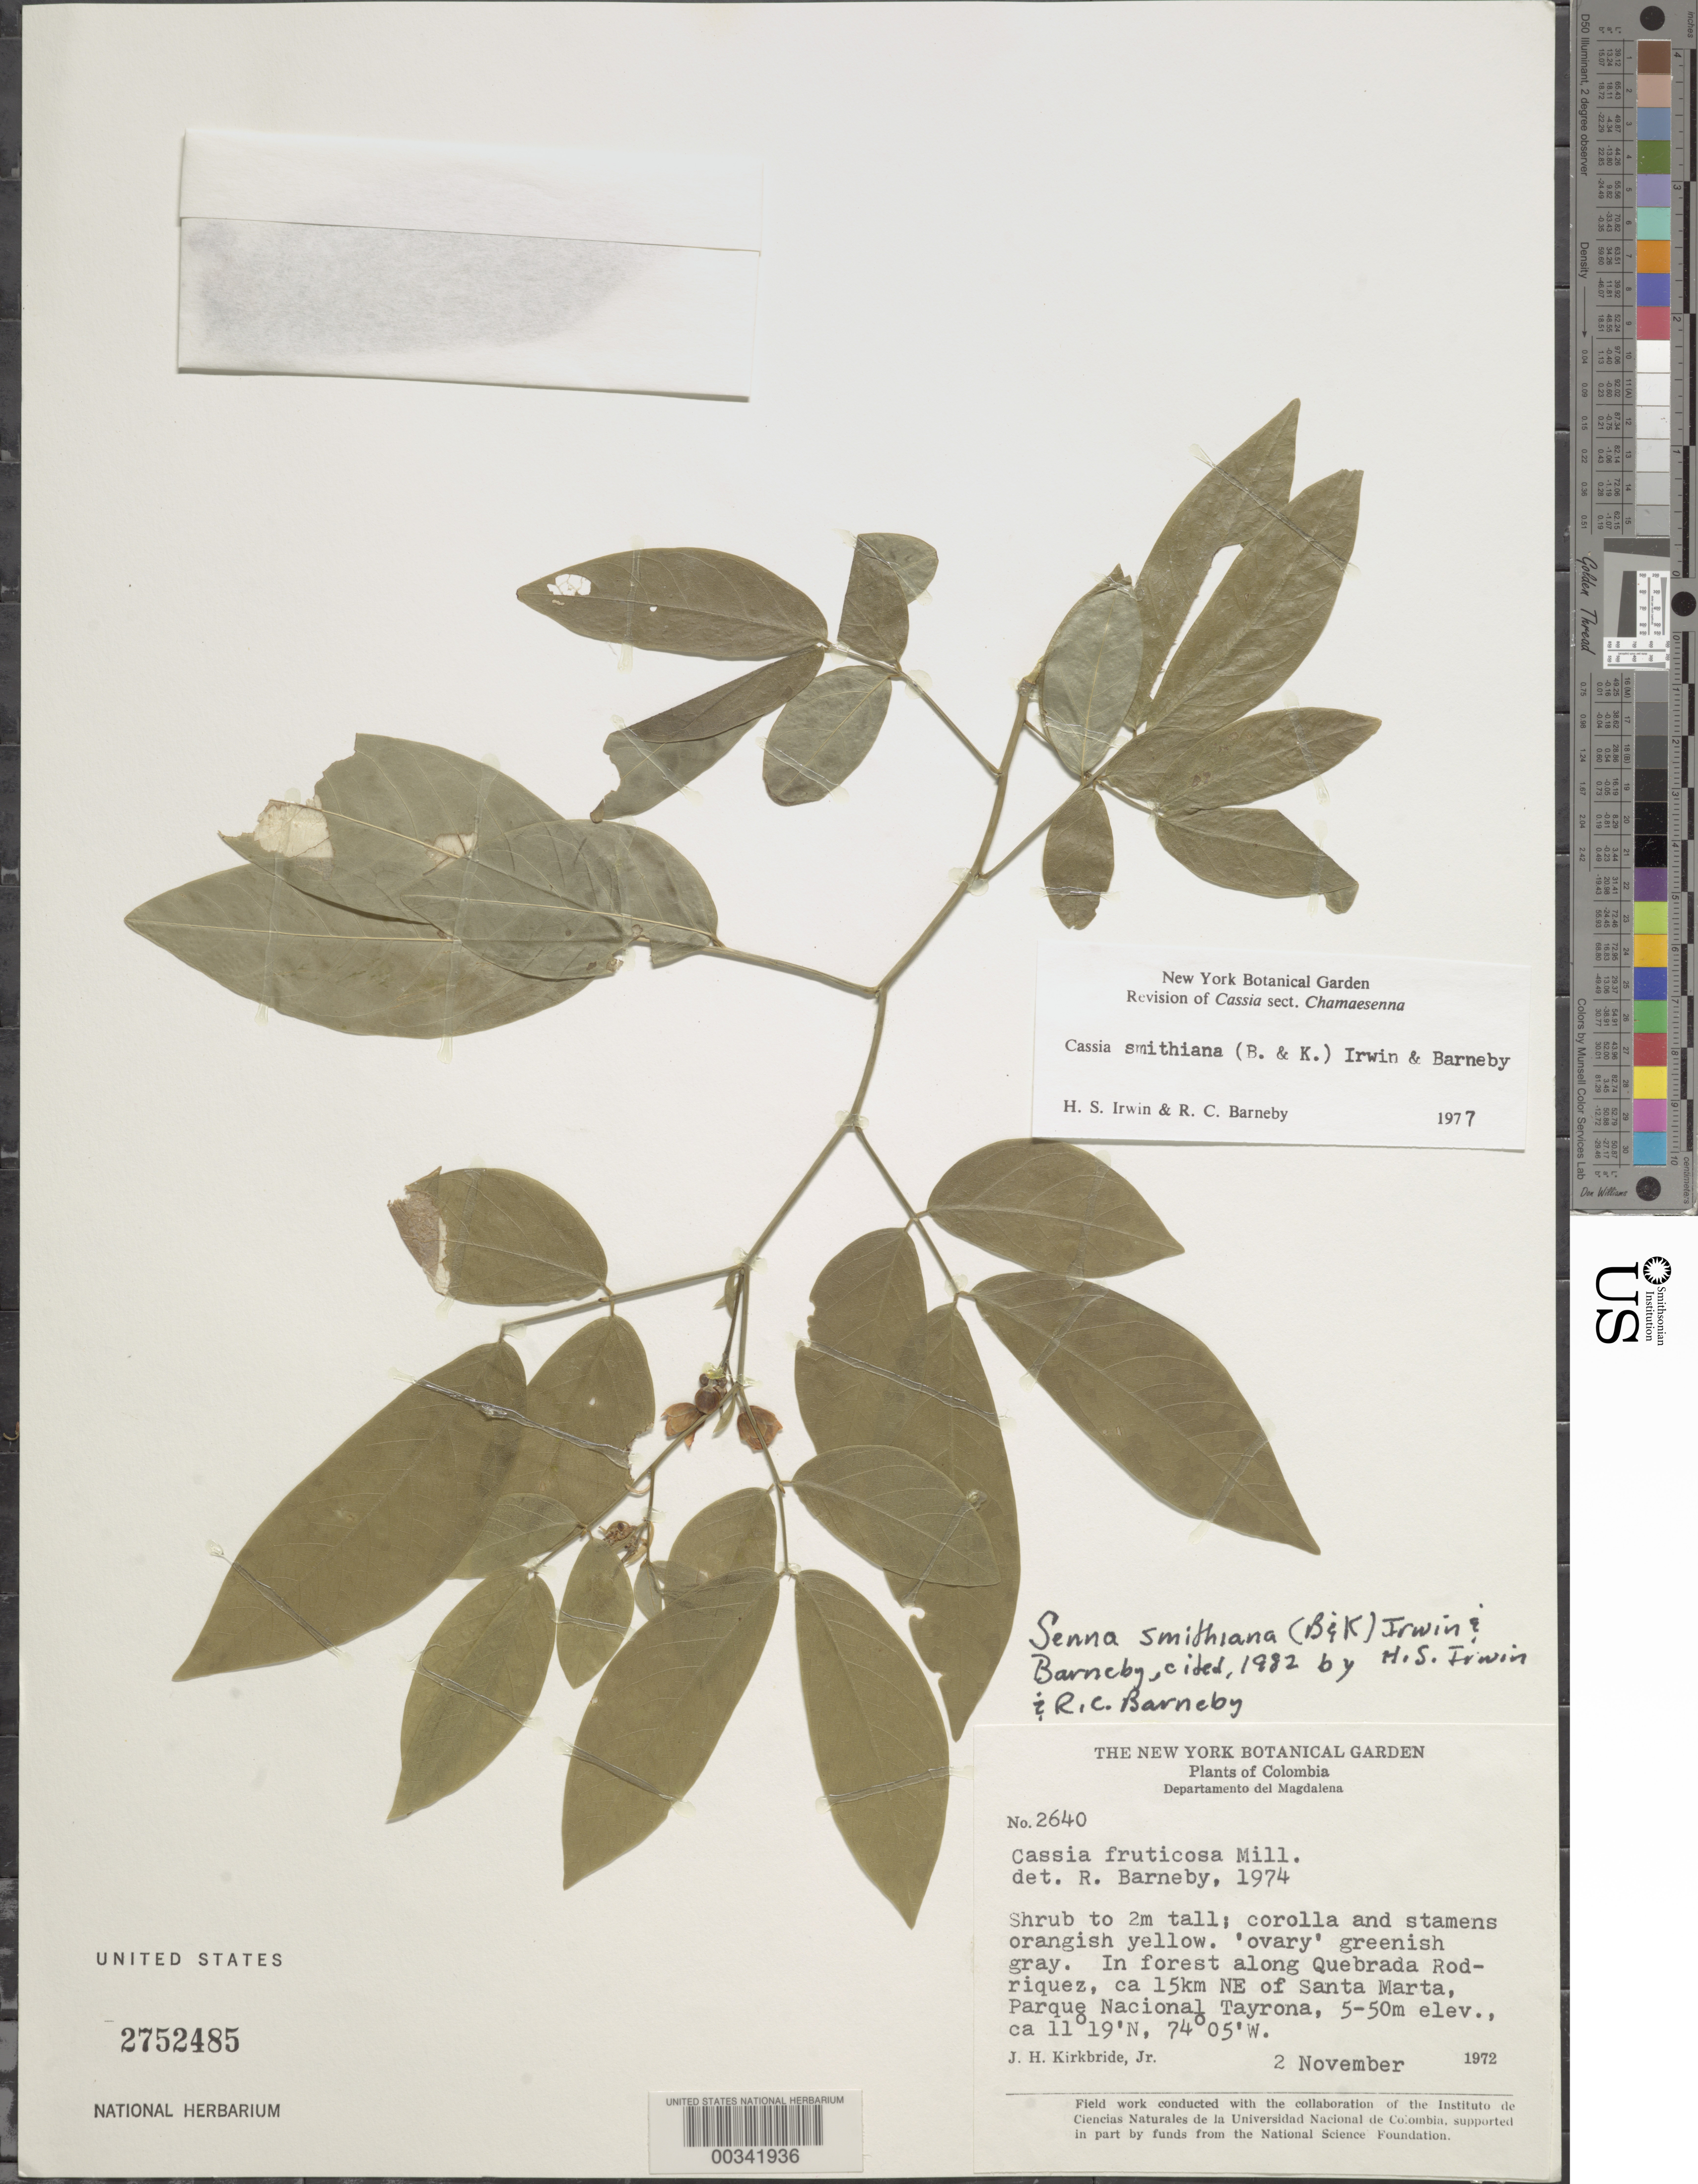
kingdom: Plantae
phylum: Tracheophyta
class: Magnoliopsida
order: Fabales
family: Fabaceae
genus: Senna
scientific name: Senna smithiana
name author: (Britton & Rose ex Britton & Killip) H.S. Irwin & Barneby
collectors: J. H. Kirkbride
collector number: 2640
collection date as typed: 02 Nov 1972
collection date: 1972-11-02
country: Colombia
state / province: Magdalena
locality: Along Quebrada Rodriquez, ca 15 km NE of Santa Marta, Parque Nacional Tayrona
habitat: In forest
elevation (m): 5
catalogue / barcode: US 2752485